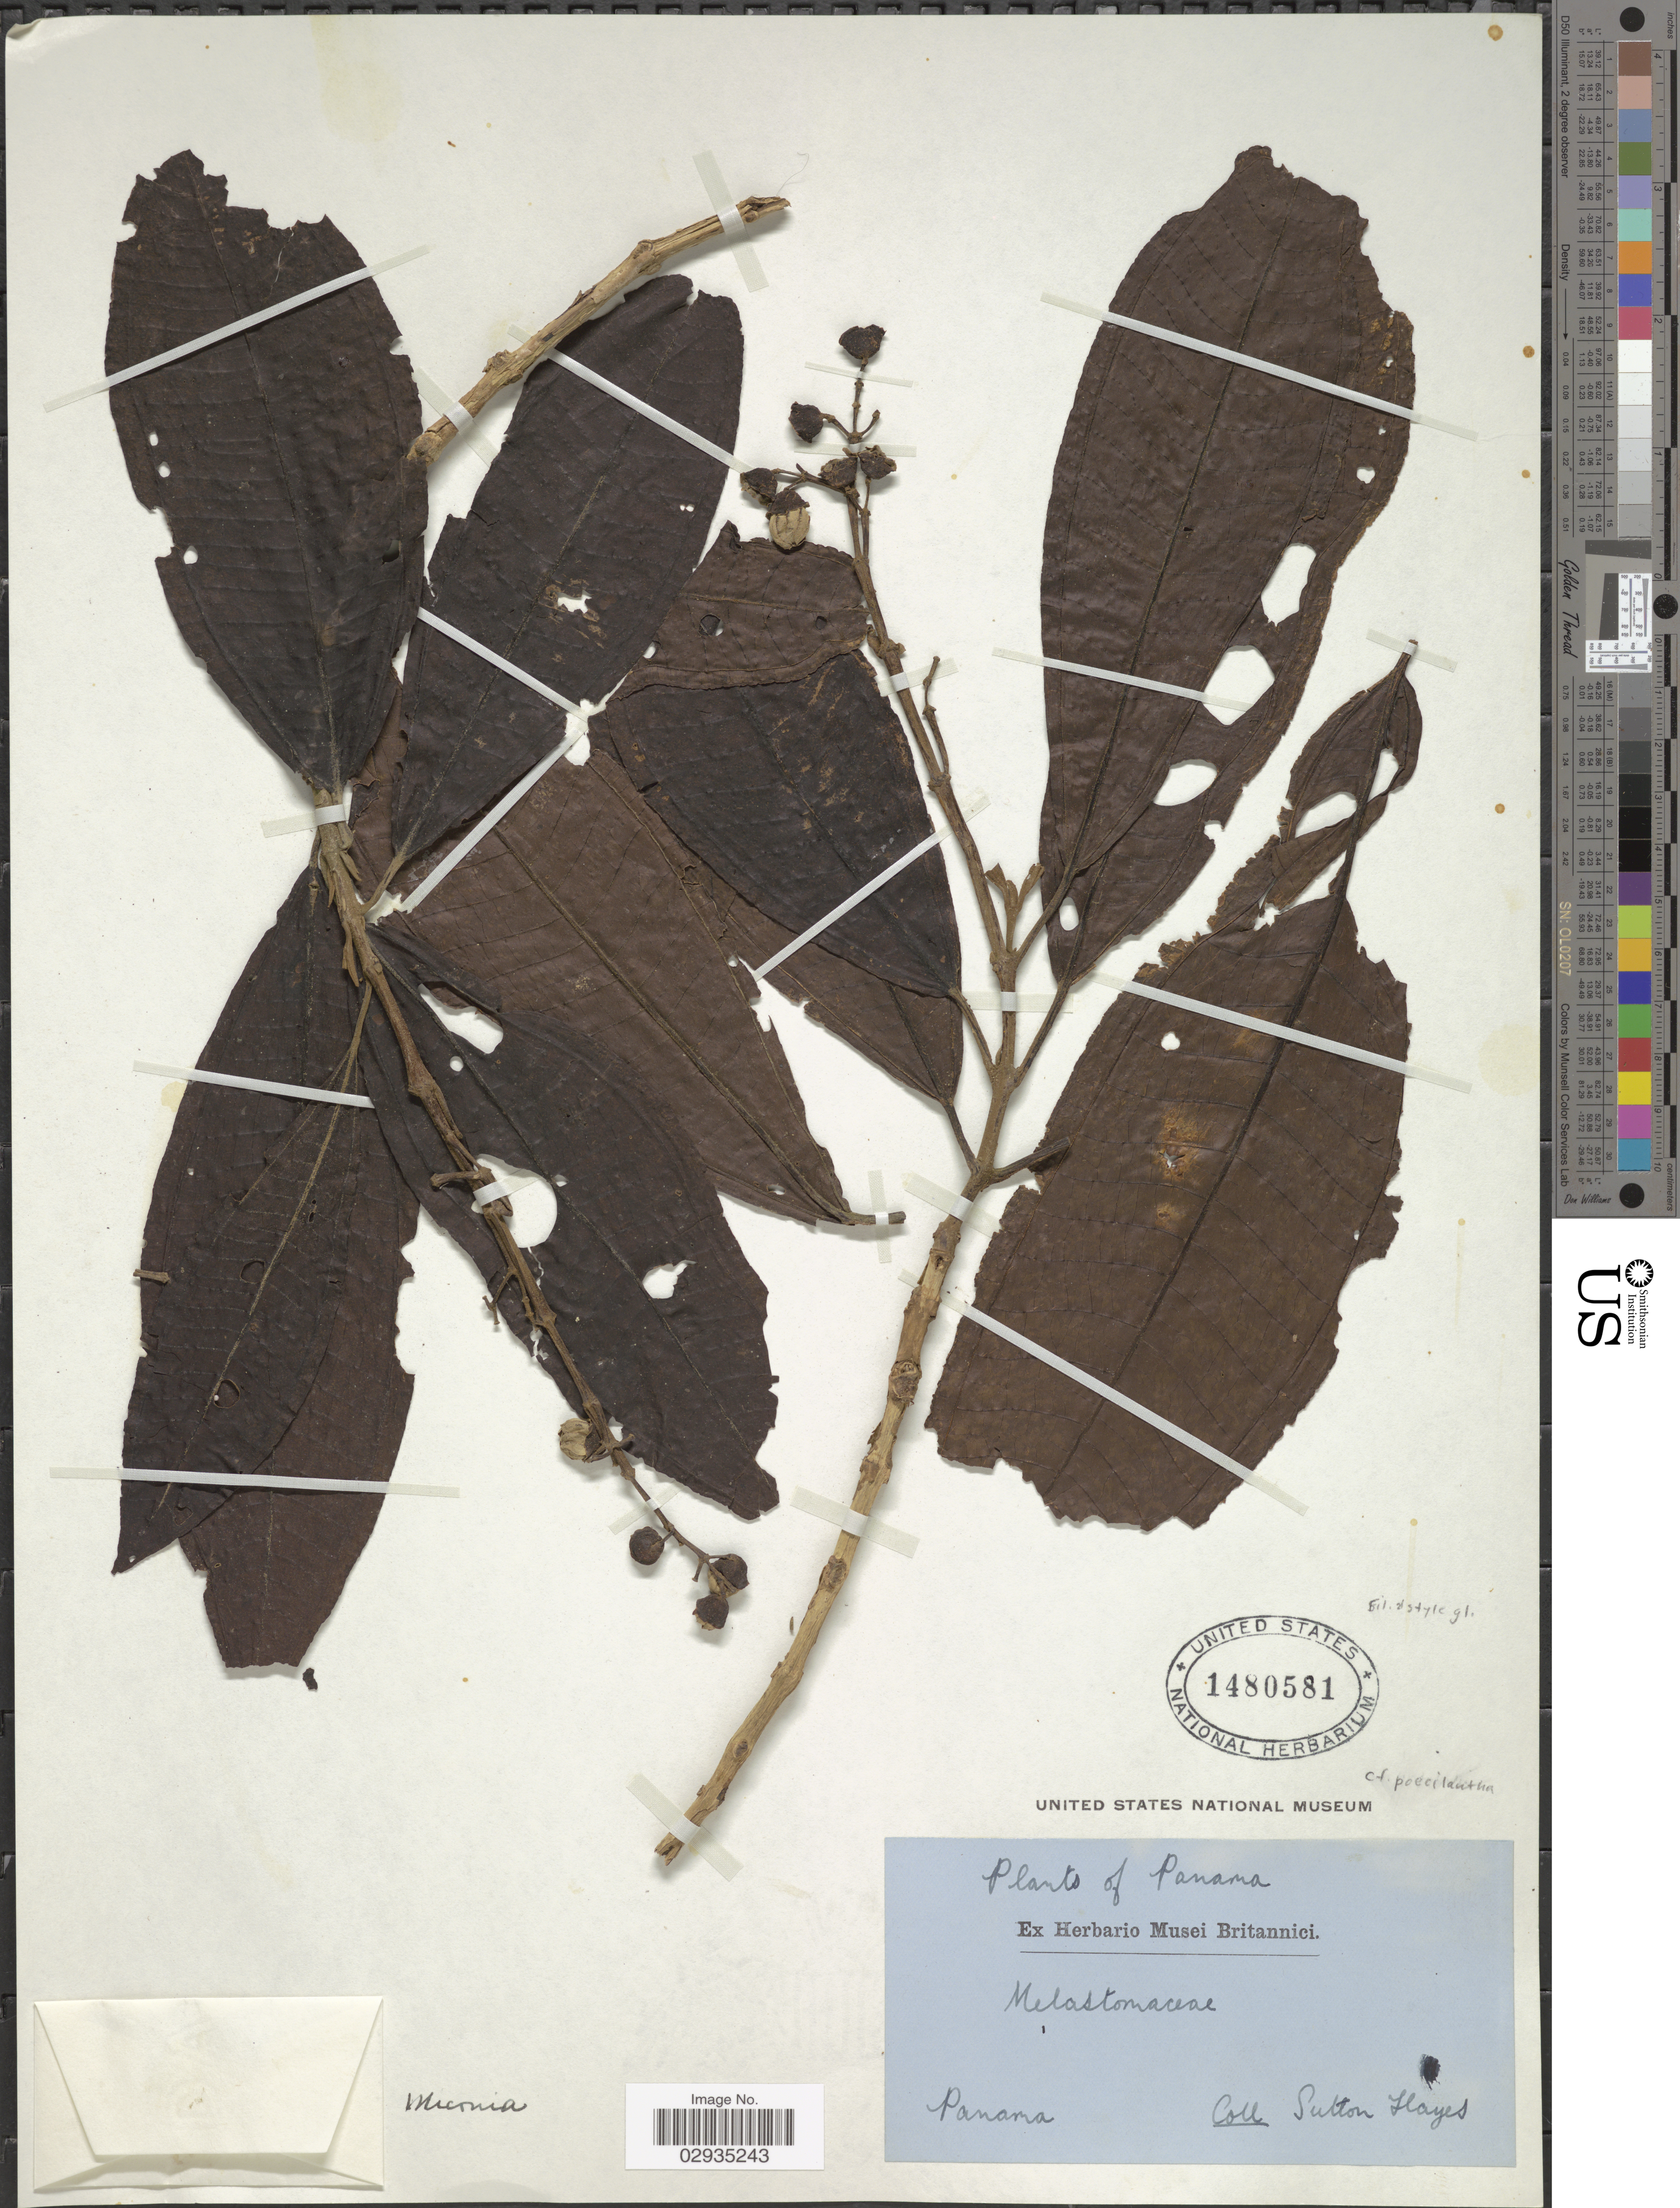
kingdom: Plantae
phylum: Tracheophyta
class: Magnoliopsida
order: Myrtales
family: Melastomataceae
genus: Miconia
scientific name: Miconia notabilis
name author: Triana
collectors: S. Hayes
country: Panama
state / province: Panamá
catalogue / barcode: US 1480581